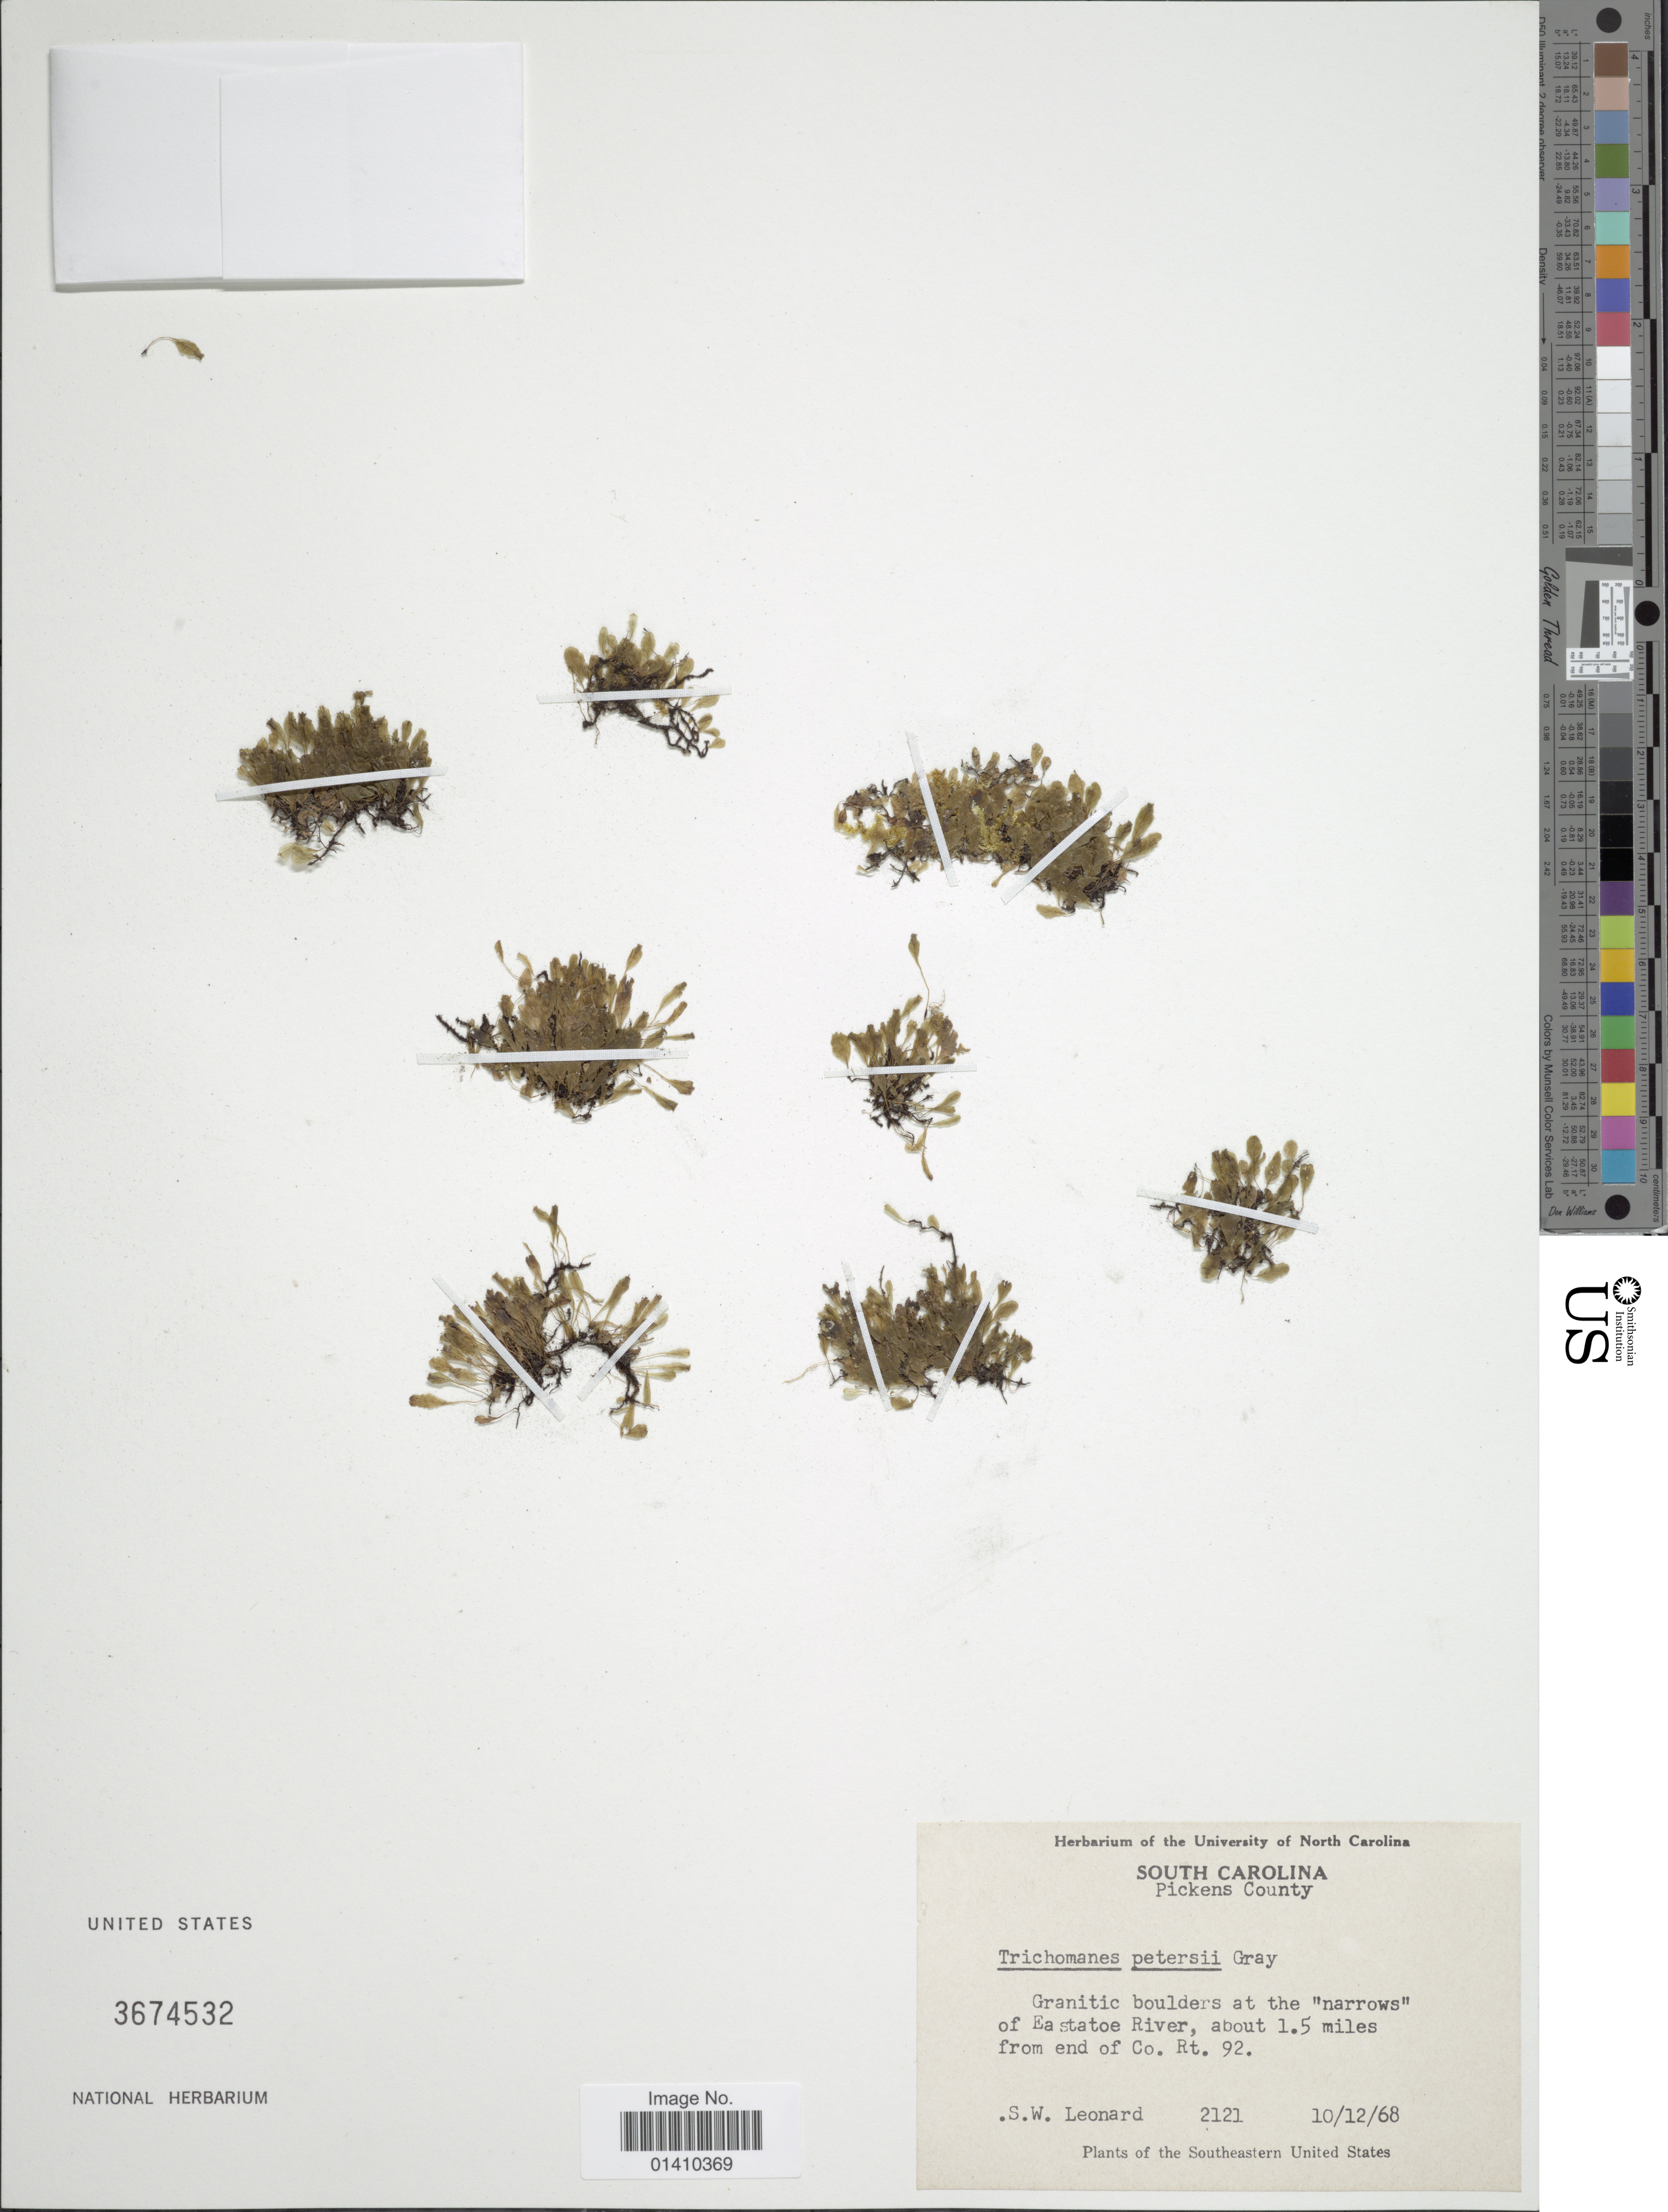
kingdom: Plantae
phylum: Tracheophyta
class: Polypodiopsida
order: Hymenophyllales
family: Hymenophyllaceae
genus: Didymoglossum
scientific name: Didymoglossum petersii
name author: (A. Gray) Copel.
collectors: S. W. Leonard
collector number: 2121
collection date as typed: Transcribed d/m/y: 10/12/68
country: United States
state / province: South Carolina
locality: Pickens Country, Grantic boulders at the "narrows" of Eastatoe River, about 1.5 miles from end of C. Rt. 92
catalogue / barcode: US 3674532